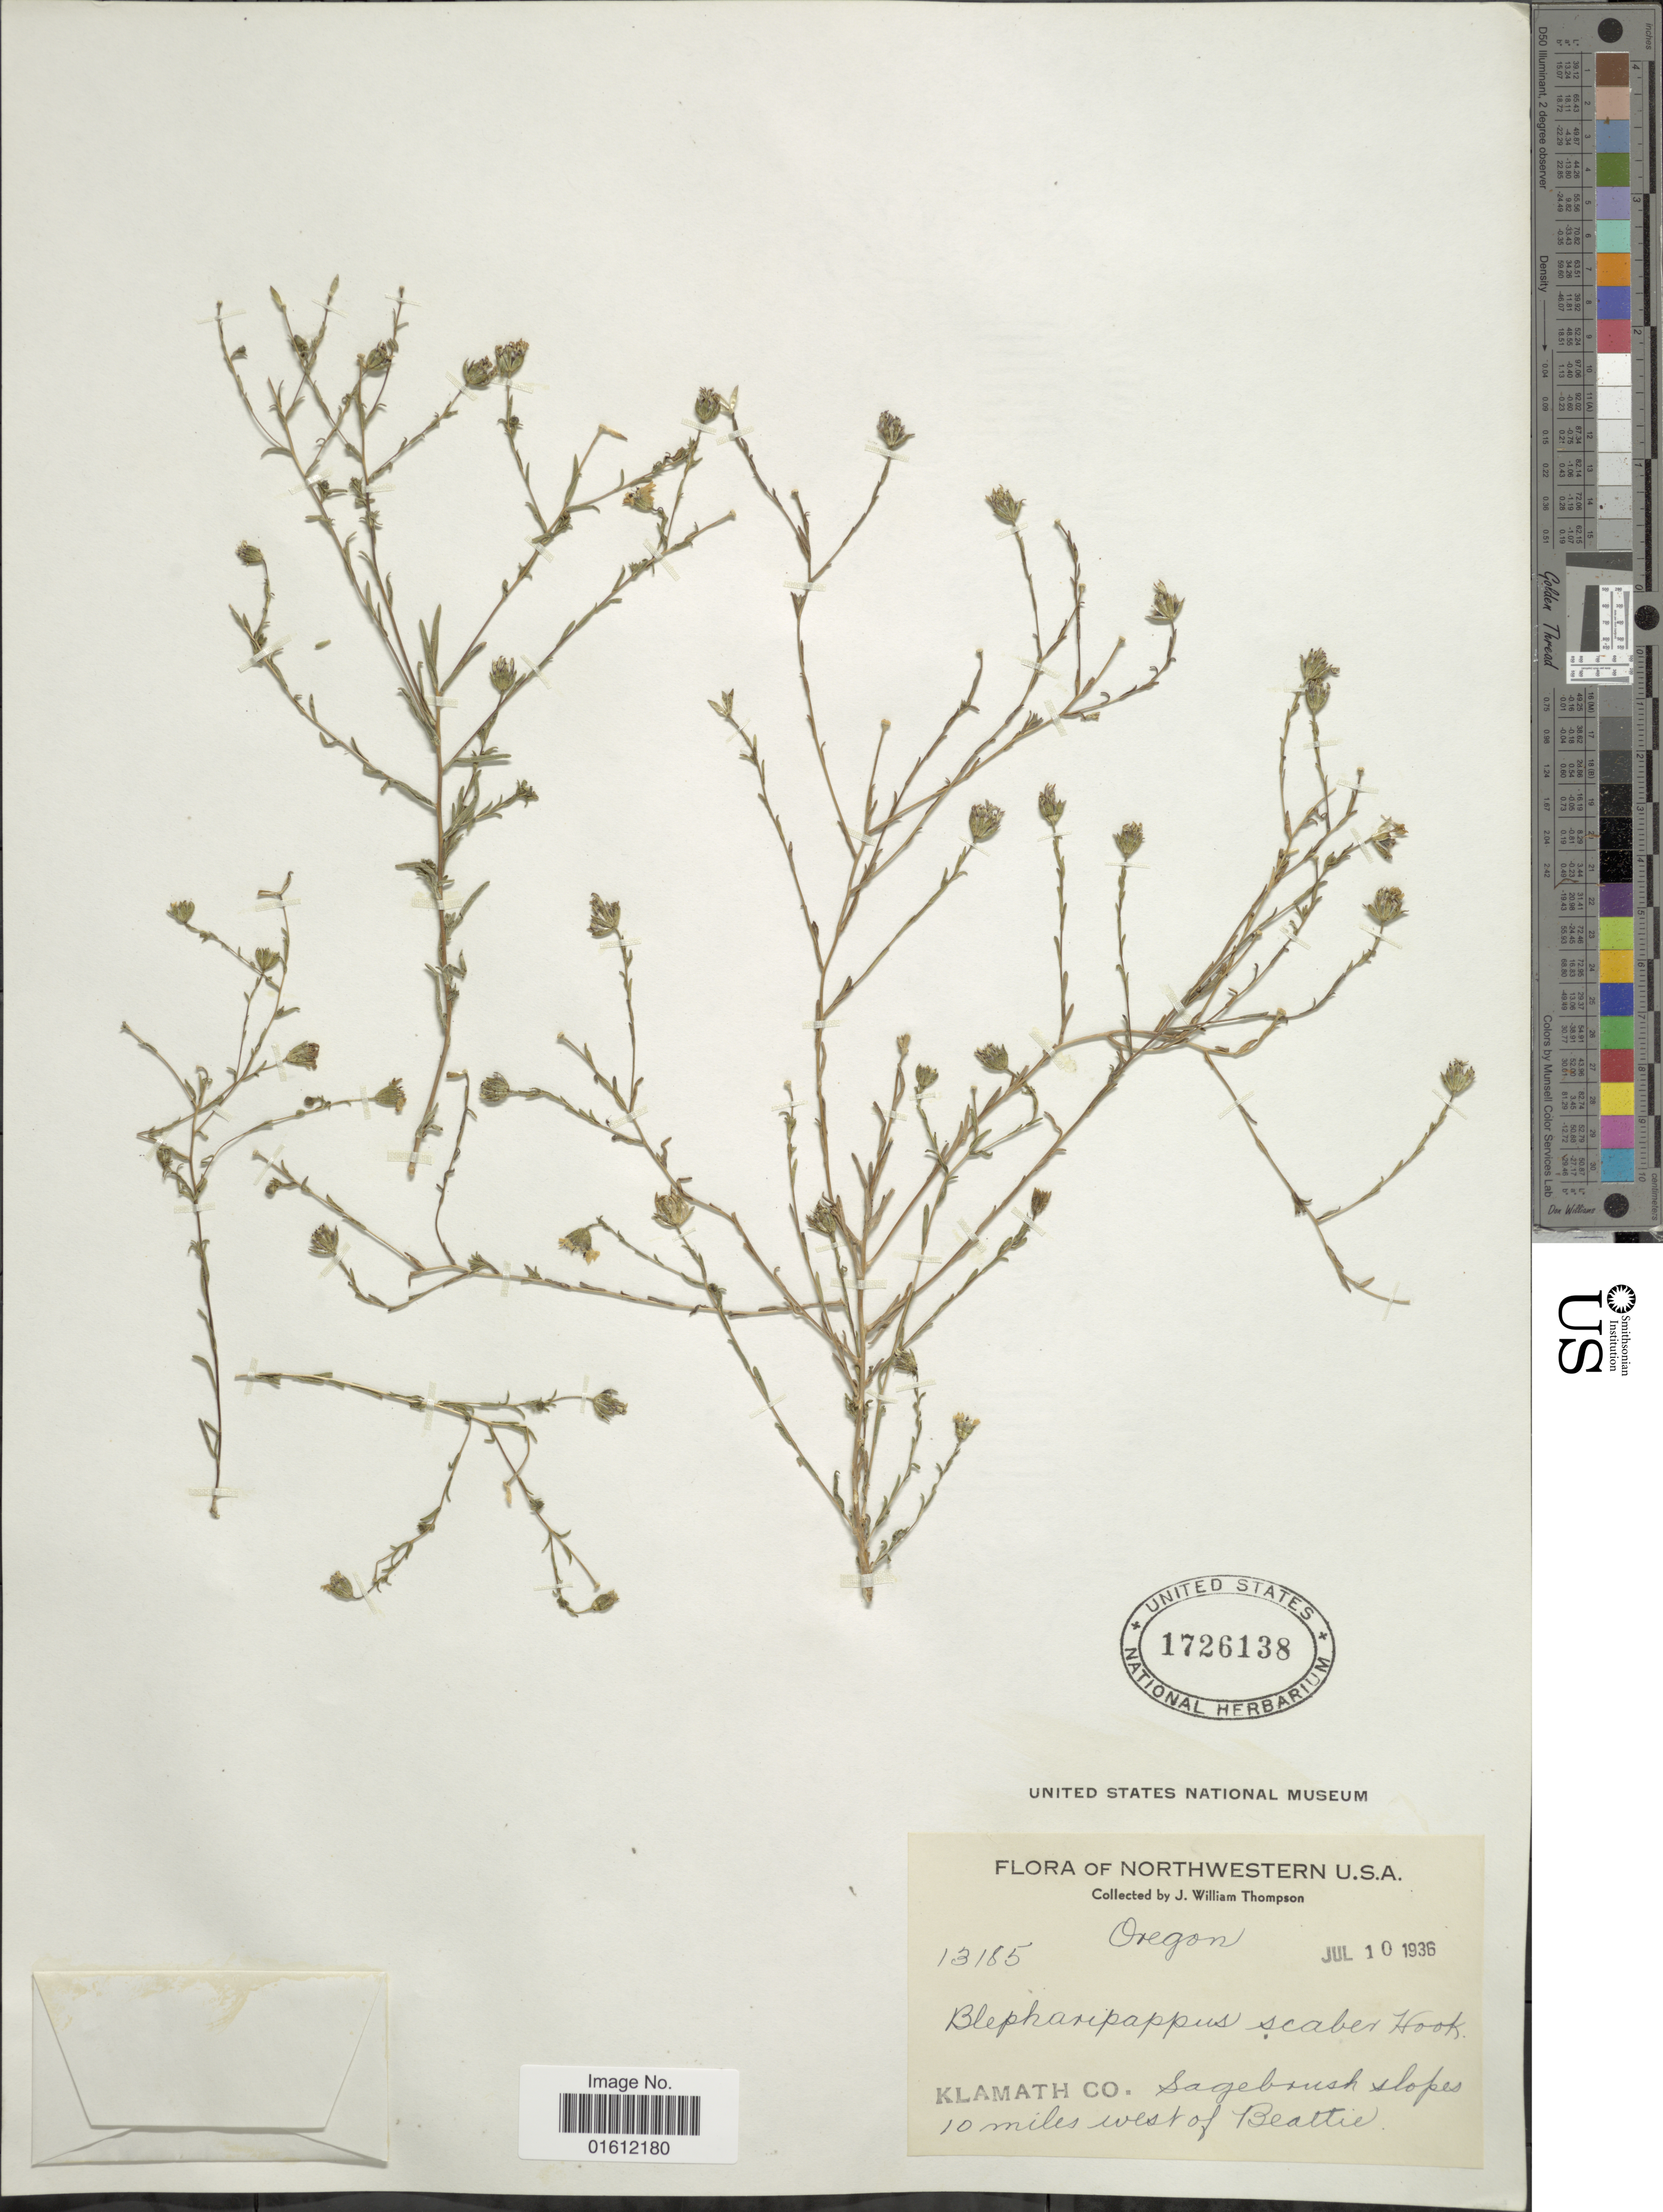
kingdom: Plantae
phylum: Tracheophyta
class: Magnoliopsida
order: Asterales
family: Asteraceae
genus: Blepharipappus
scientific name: Blepharipappus scaber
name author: Hook.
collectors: J. W. Thompson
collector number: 13185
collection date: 1936-07-10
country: United States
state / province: Oregon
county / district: Klamath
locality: Northwestern U.S.A. , Klamath Co. Sagebrush slopes 10 miles west of Baettie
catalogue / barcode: US 1726138